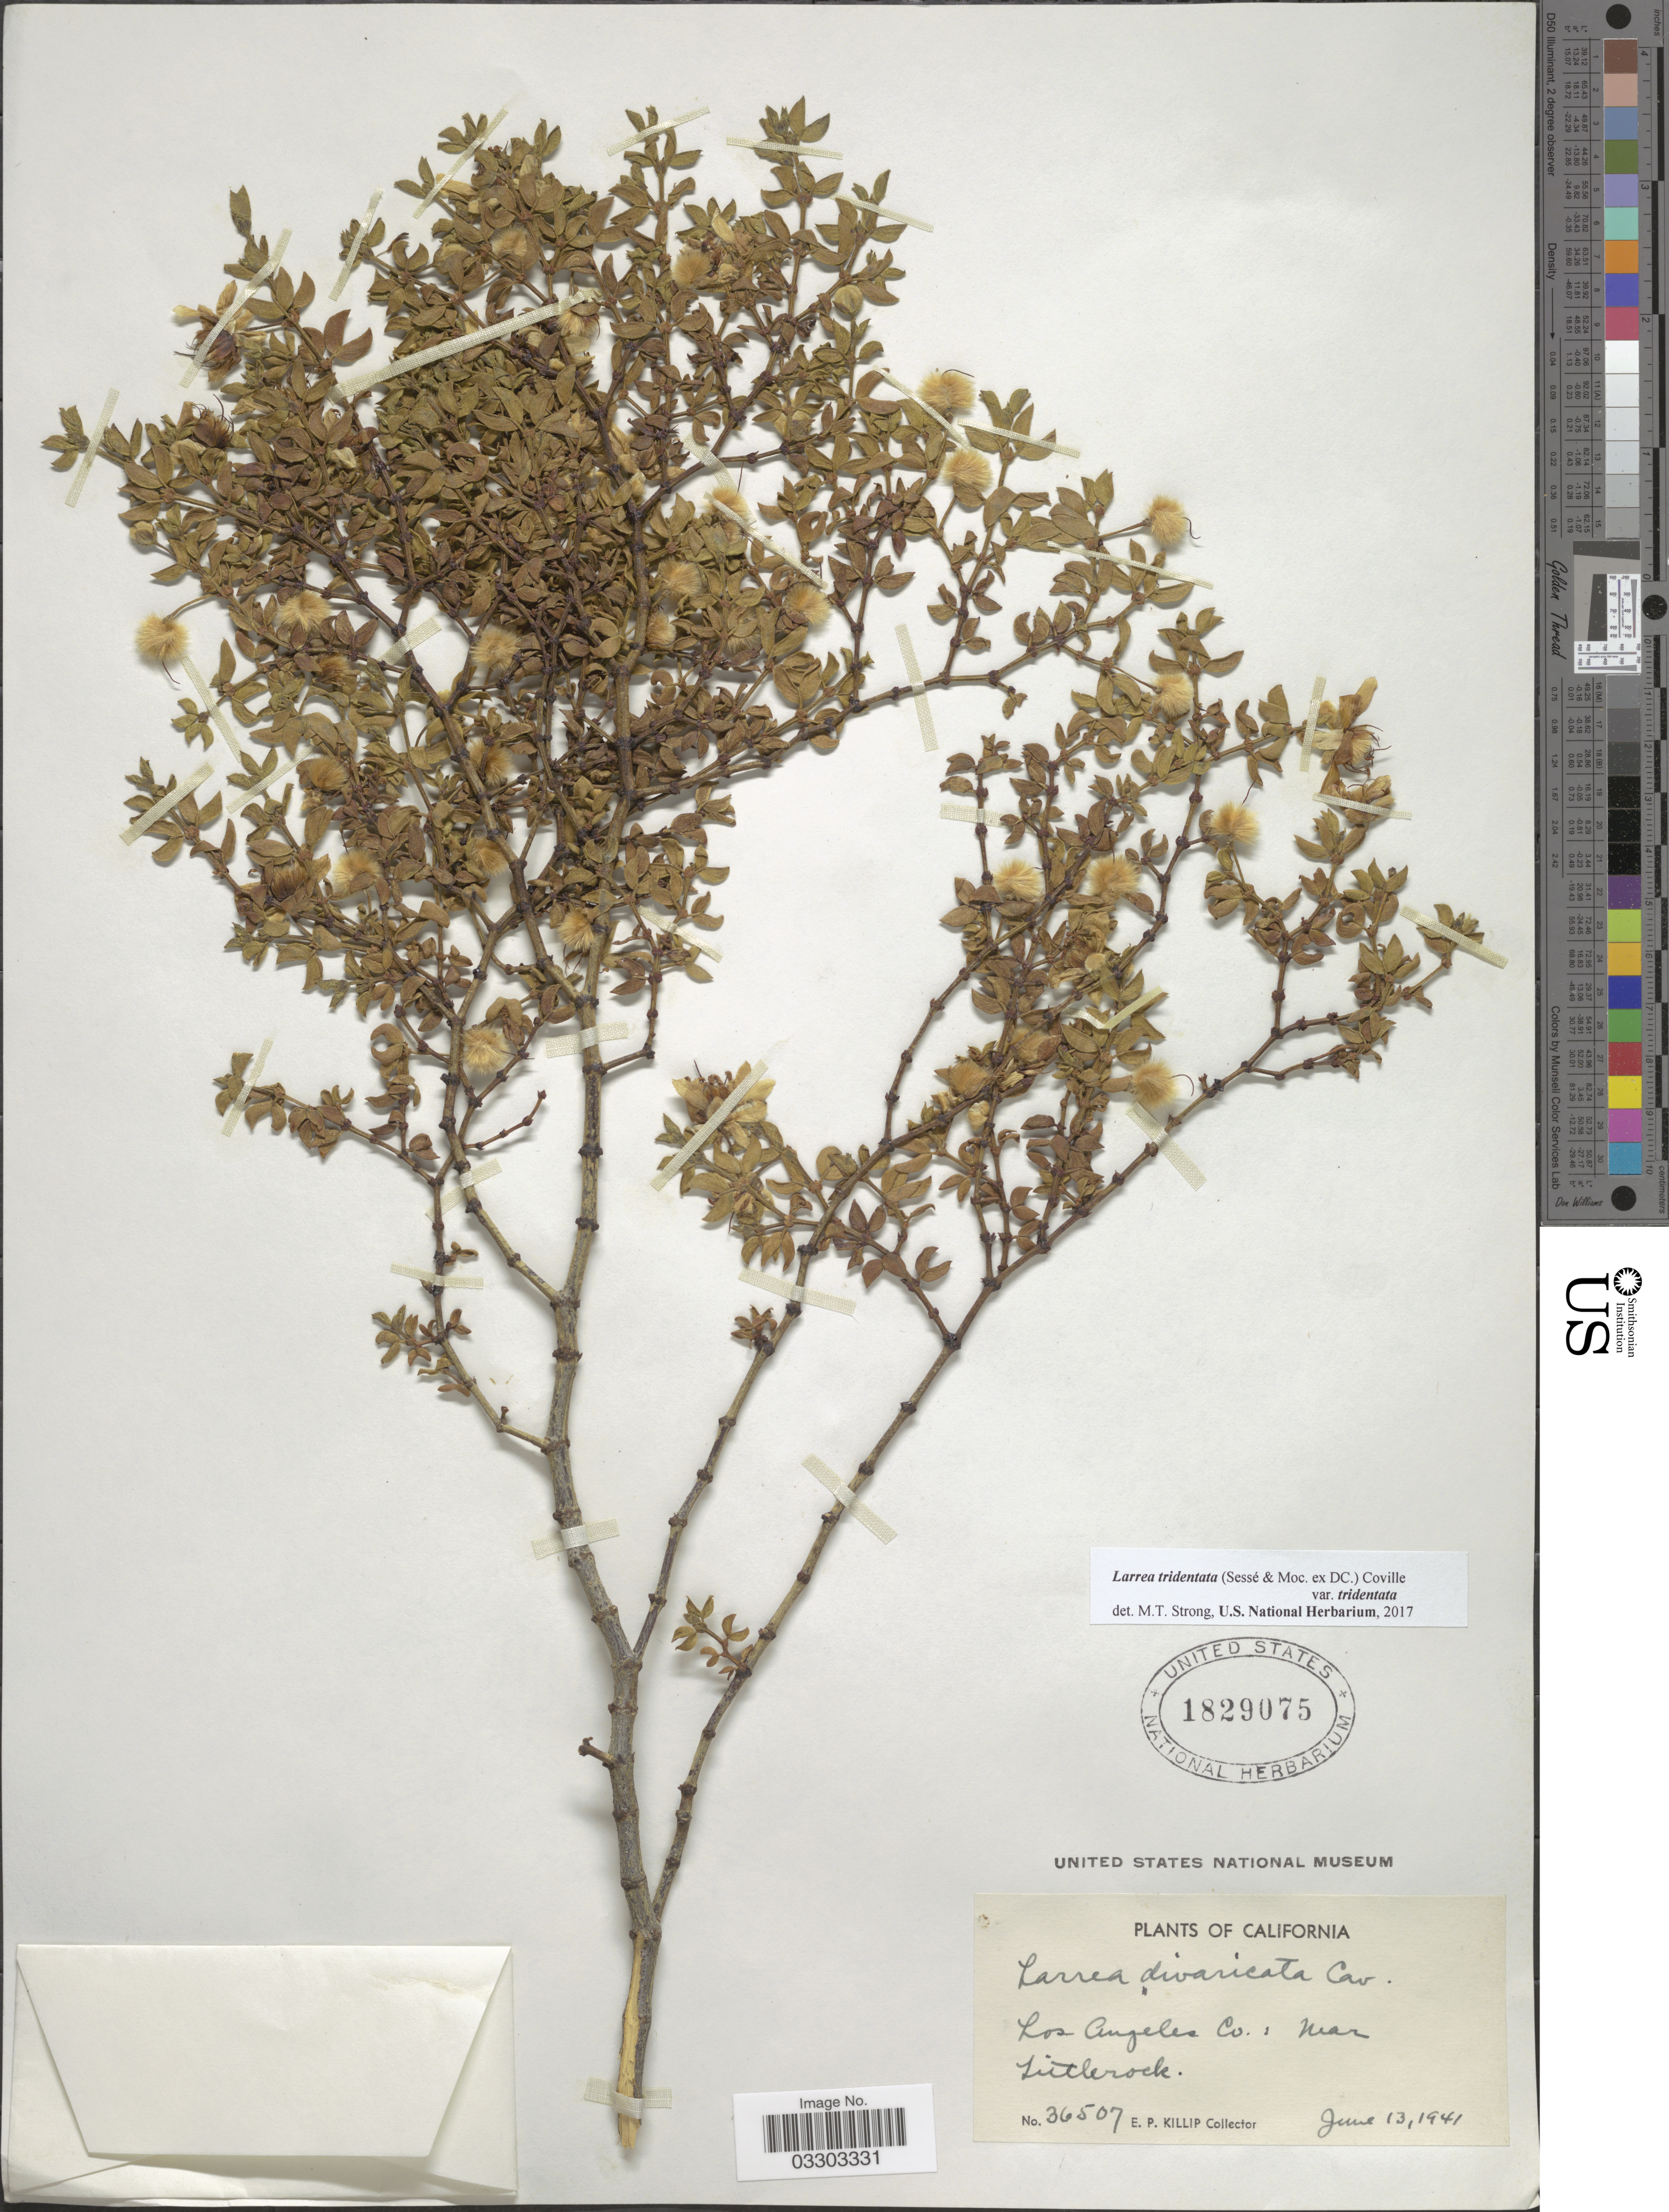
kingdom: Plantae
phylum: Tracheophyta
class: Magnoliopsida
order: Zygophyllales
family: Zygophyllaceae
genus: Larrea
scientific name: Larrea tridentata var. tridentata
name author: (Sessé & Moc. ex DC.) Coville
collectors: E. P. Killip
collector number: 36507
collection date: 1941-06-13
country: United States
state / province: California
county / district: Los Angeles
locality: Los Angeles Co.: near Littlerock.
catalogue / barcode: US 1829075